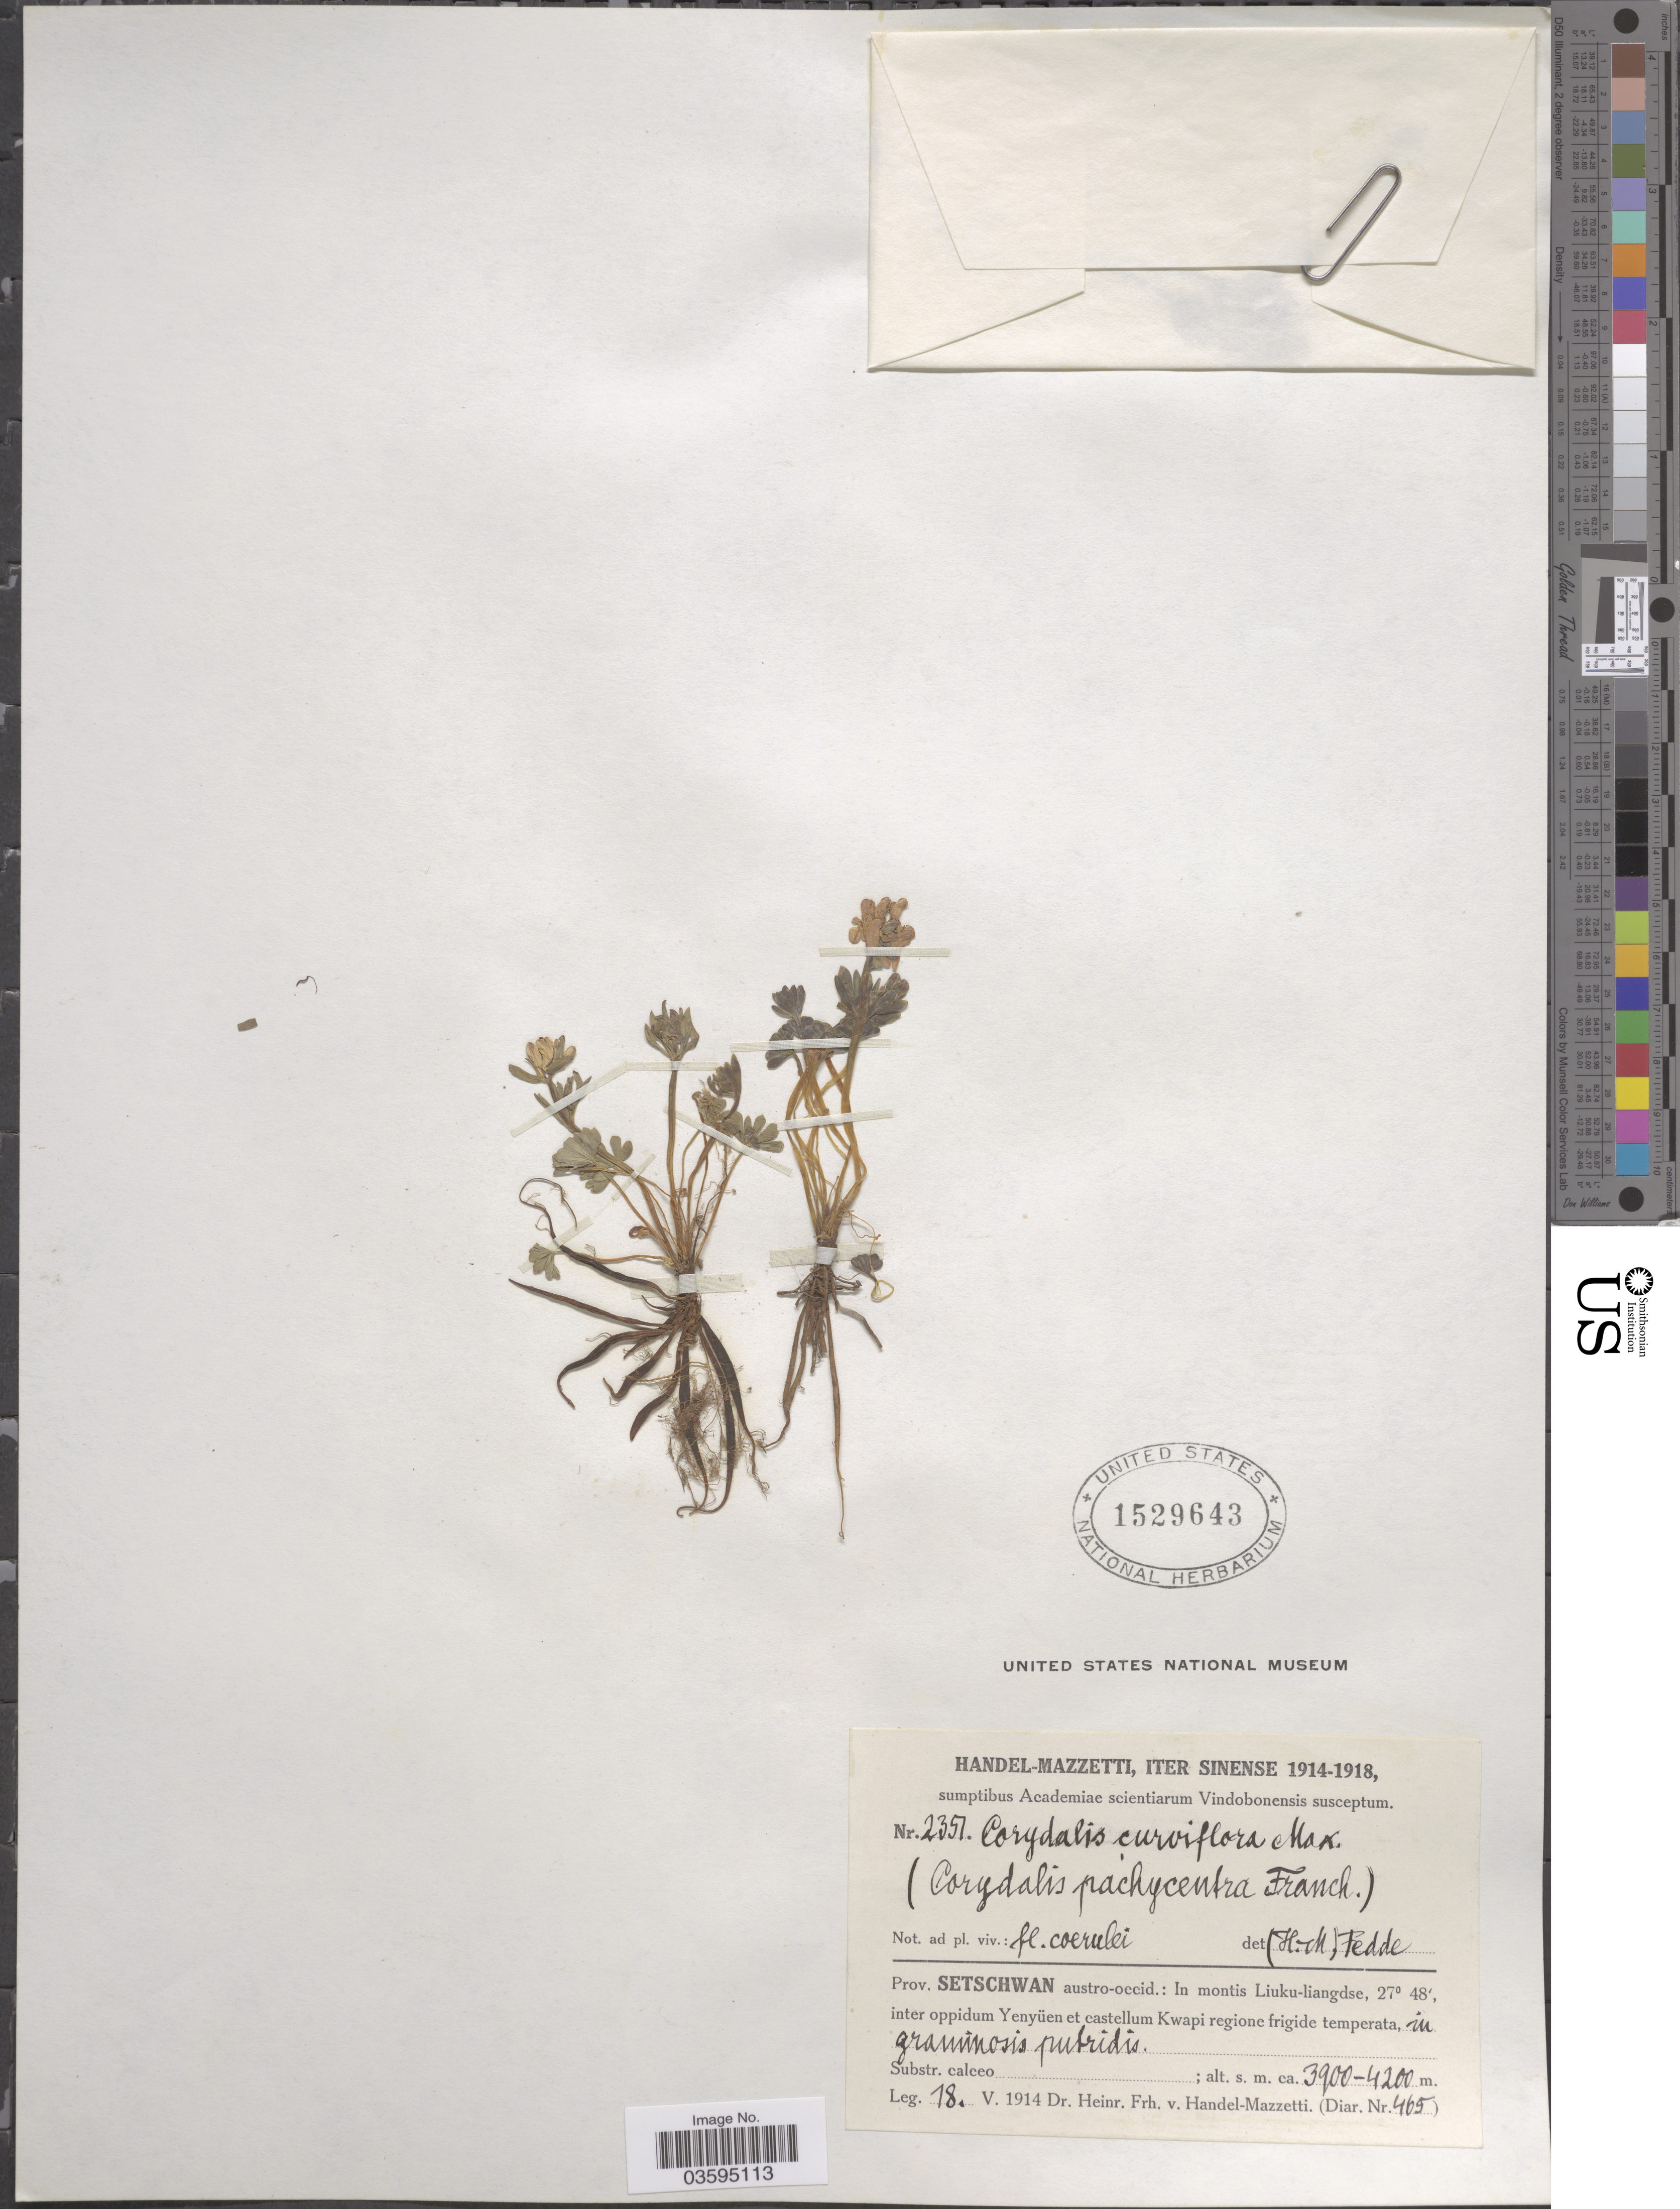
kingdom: Plantae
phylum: Tracheophyta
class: Magnoliopsida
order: Ranunculales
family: Papaveraceae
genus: Corydalis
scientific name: Corydalis curviflora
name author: Maxim. ex Hemsl.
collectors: H. Handel-Mazzetti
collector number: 2351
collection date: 1914-05-18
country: China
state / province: Sichuan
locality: Sinense. Prov. Setschwan austro-occid.: In montis Liuku-liangdse, inter oppidum Yenyüen et castellum Kwapi regione frigide temperata.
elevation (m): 3900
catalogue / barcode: US 1529643